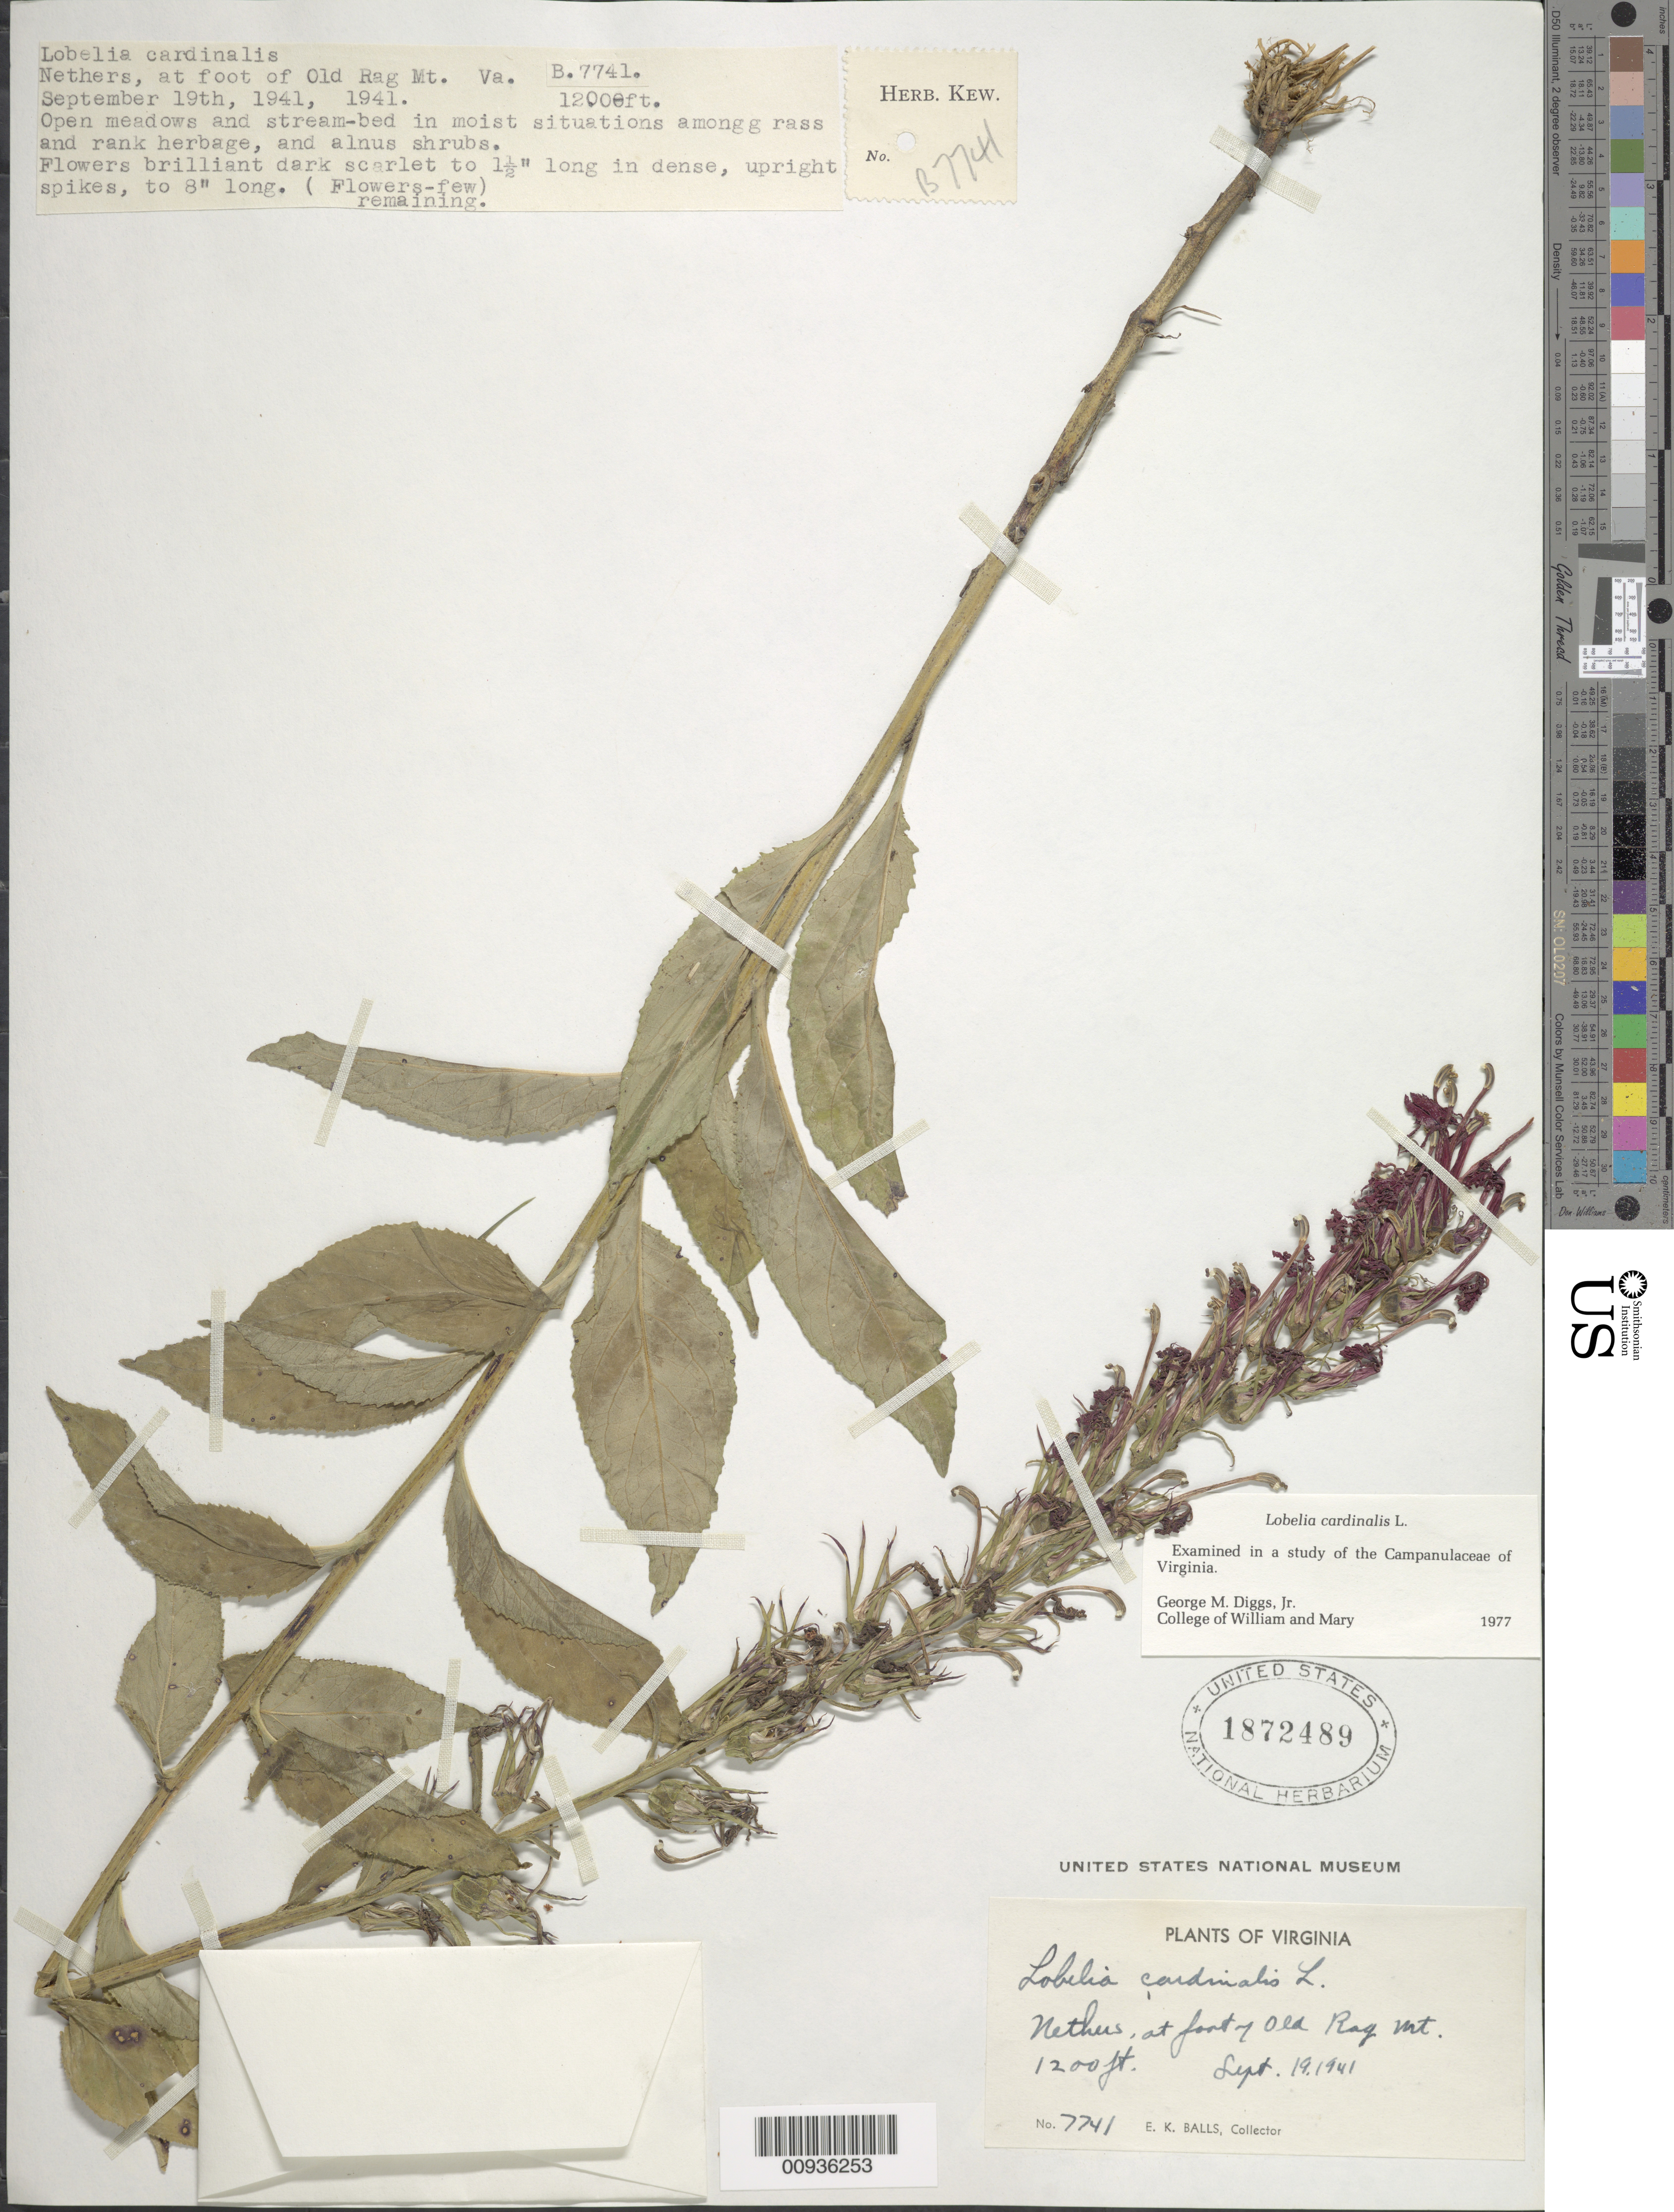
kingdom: Plantae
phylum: Tracheophyta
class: Magnoliopsida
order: Asterales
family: Campanulaceae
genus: Lobelia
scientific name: Lobelia cardinalis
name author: L.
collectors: E. K. Balls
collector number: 7741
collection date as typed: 19 Sep 1941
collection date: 1941-09-19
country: United States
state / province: Virginia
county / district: Madison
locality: Nethers, at foot of Old Rag Mt., Shenandoah National Park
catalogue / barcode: US 1872489